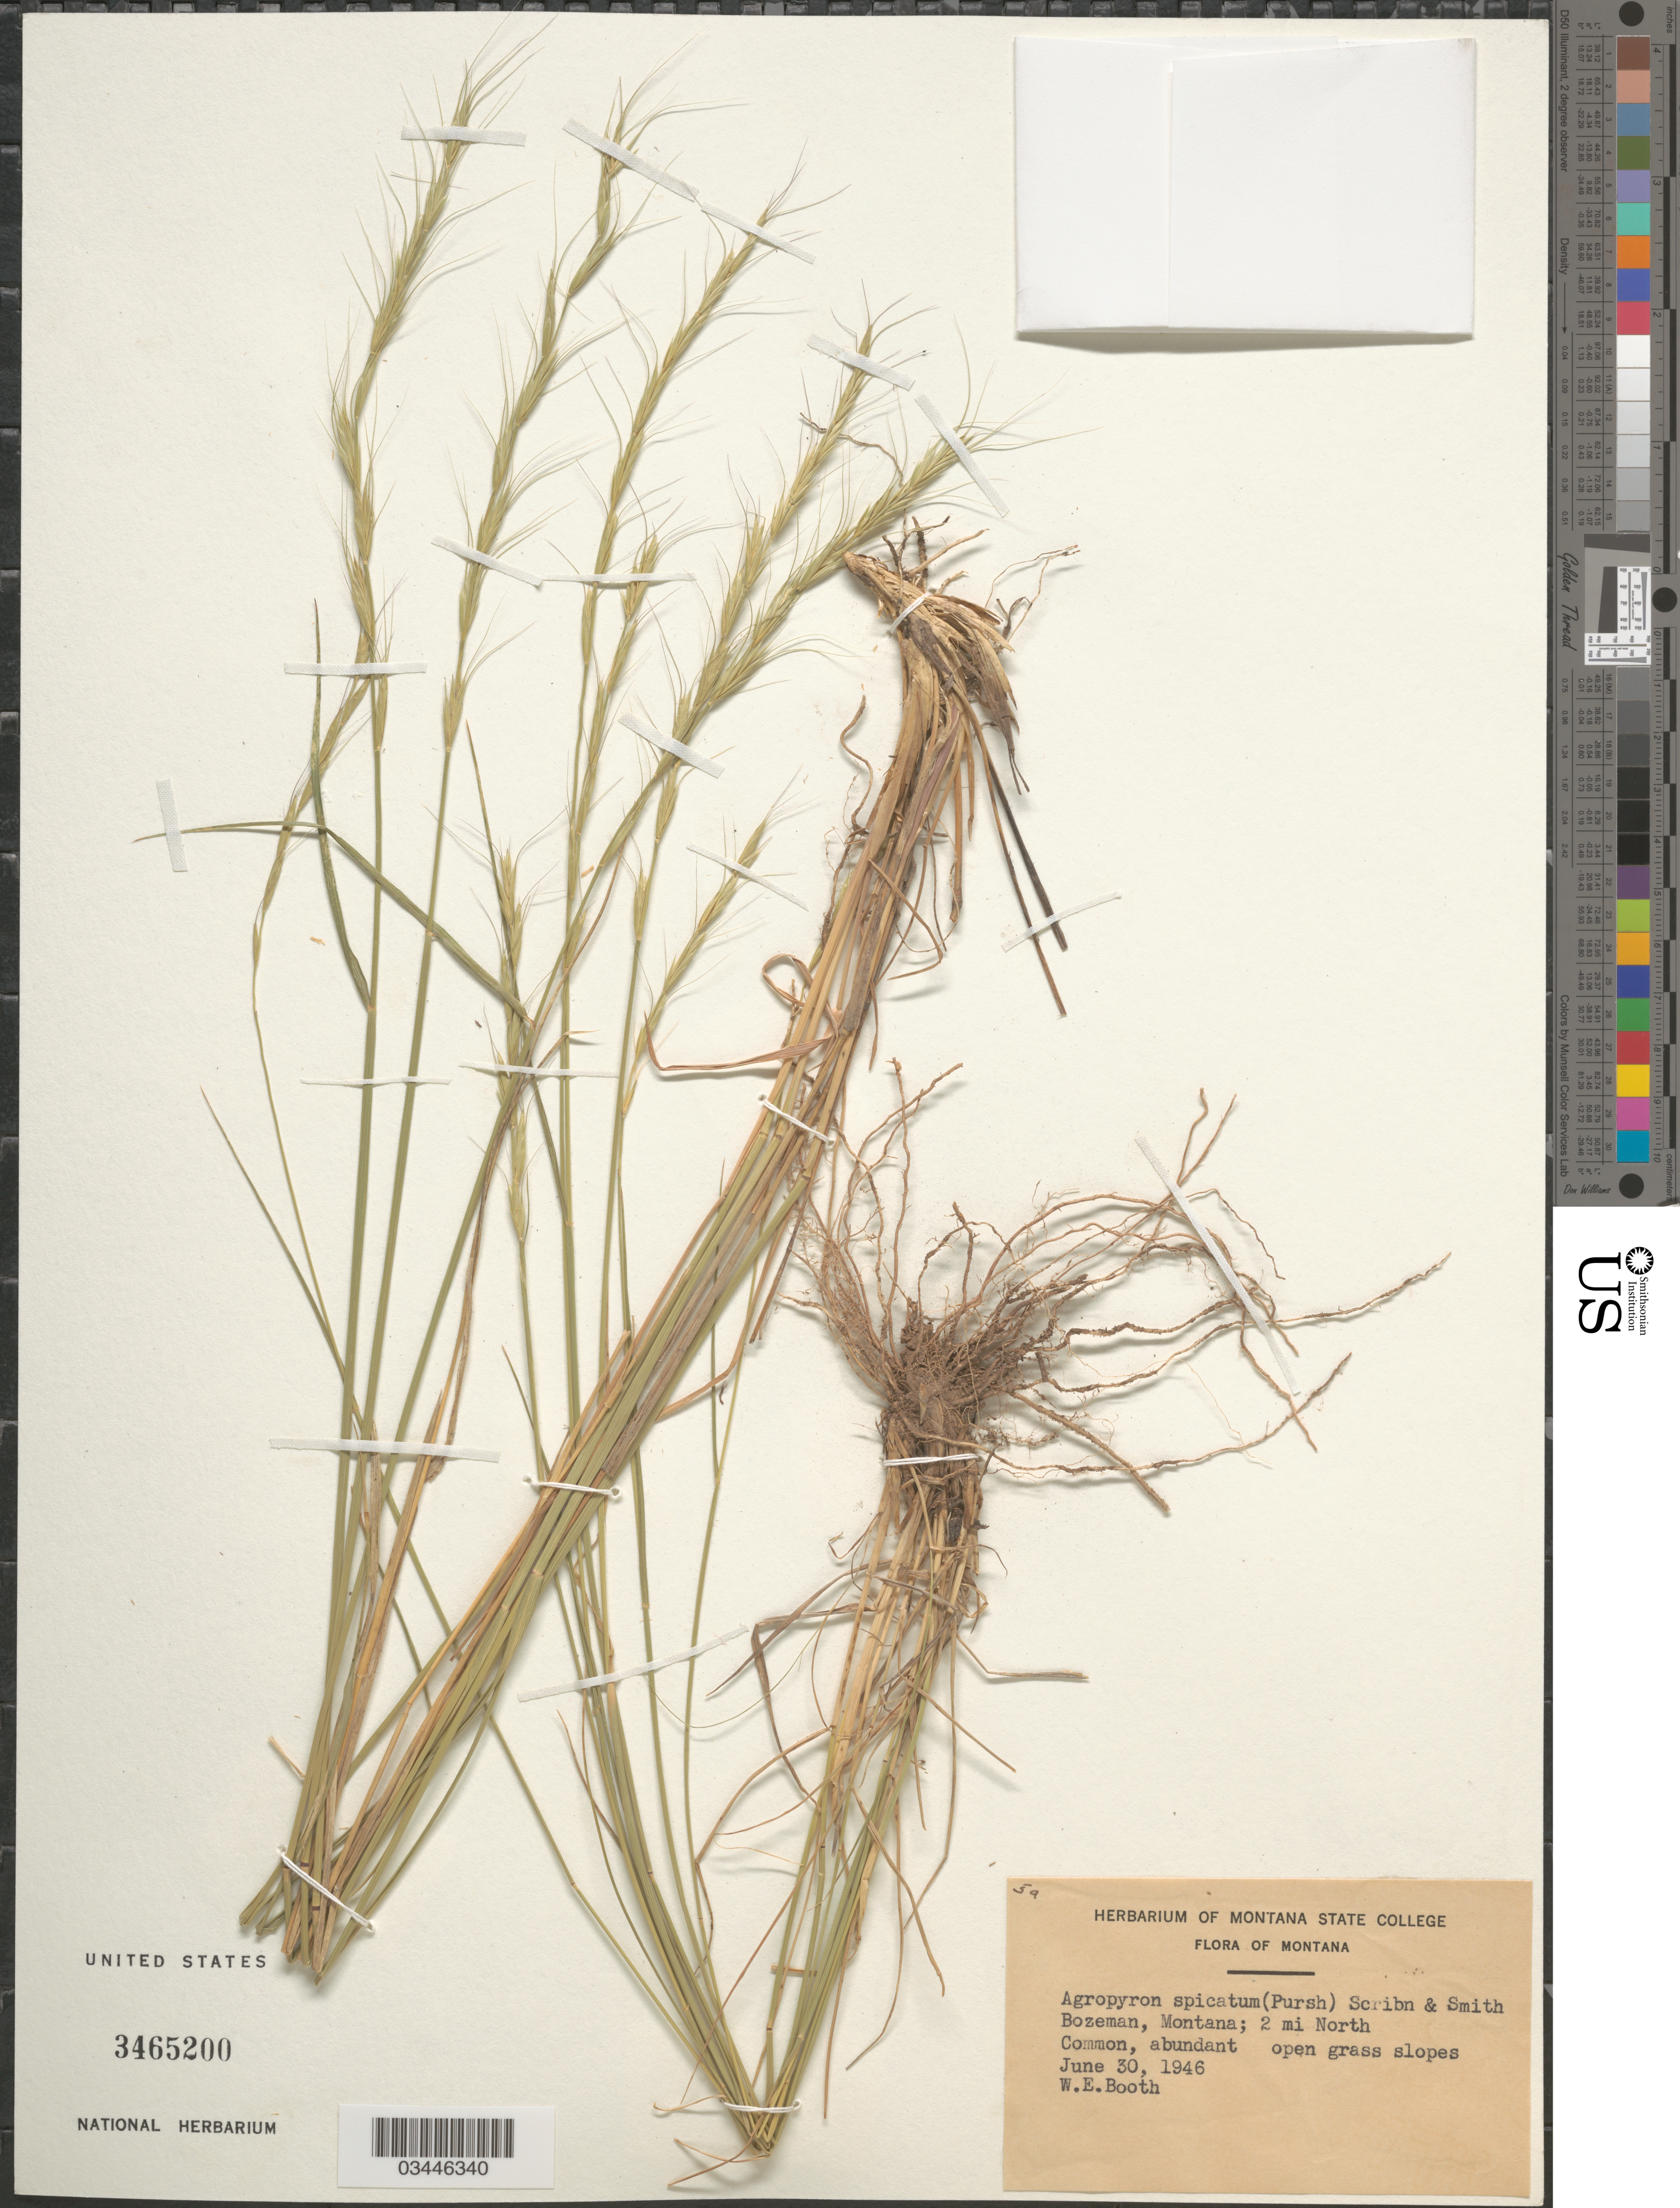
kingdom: Plantae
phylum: Tracheophyta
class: Liliopsida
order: Poales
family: Poaceae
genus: Pseudoroegneria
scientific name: Pseudoroegneria spicata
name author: (Pursh) Á. Löve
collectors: W. Booth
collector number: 5a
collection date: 1946-06-30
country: United States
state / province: Montana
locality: Bozeman, Montana; 2 mi North.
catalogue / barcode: US 3465200